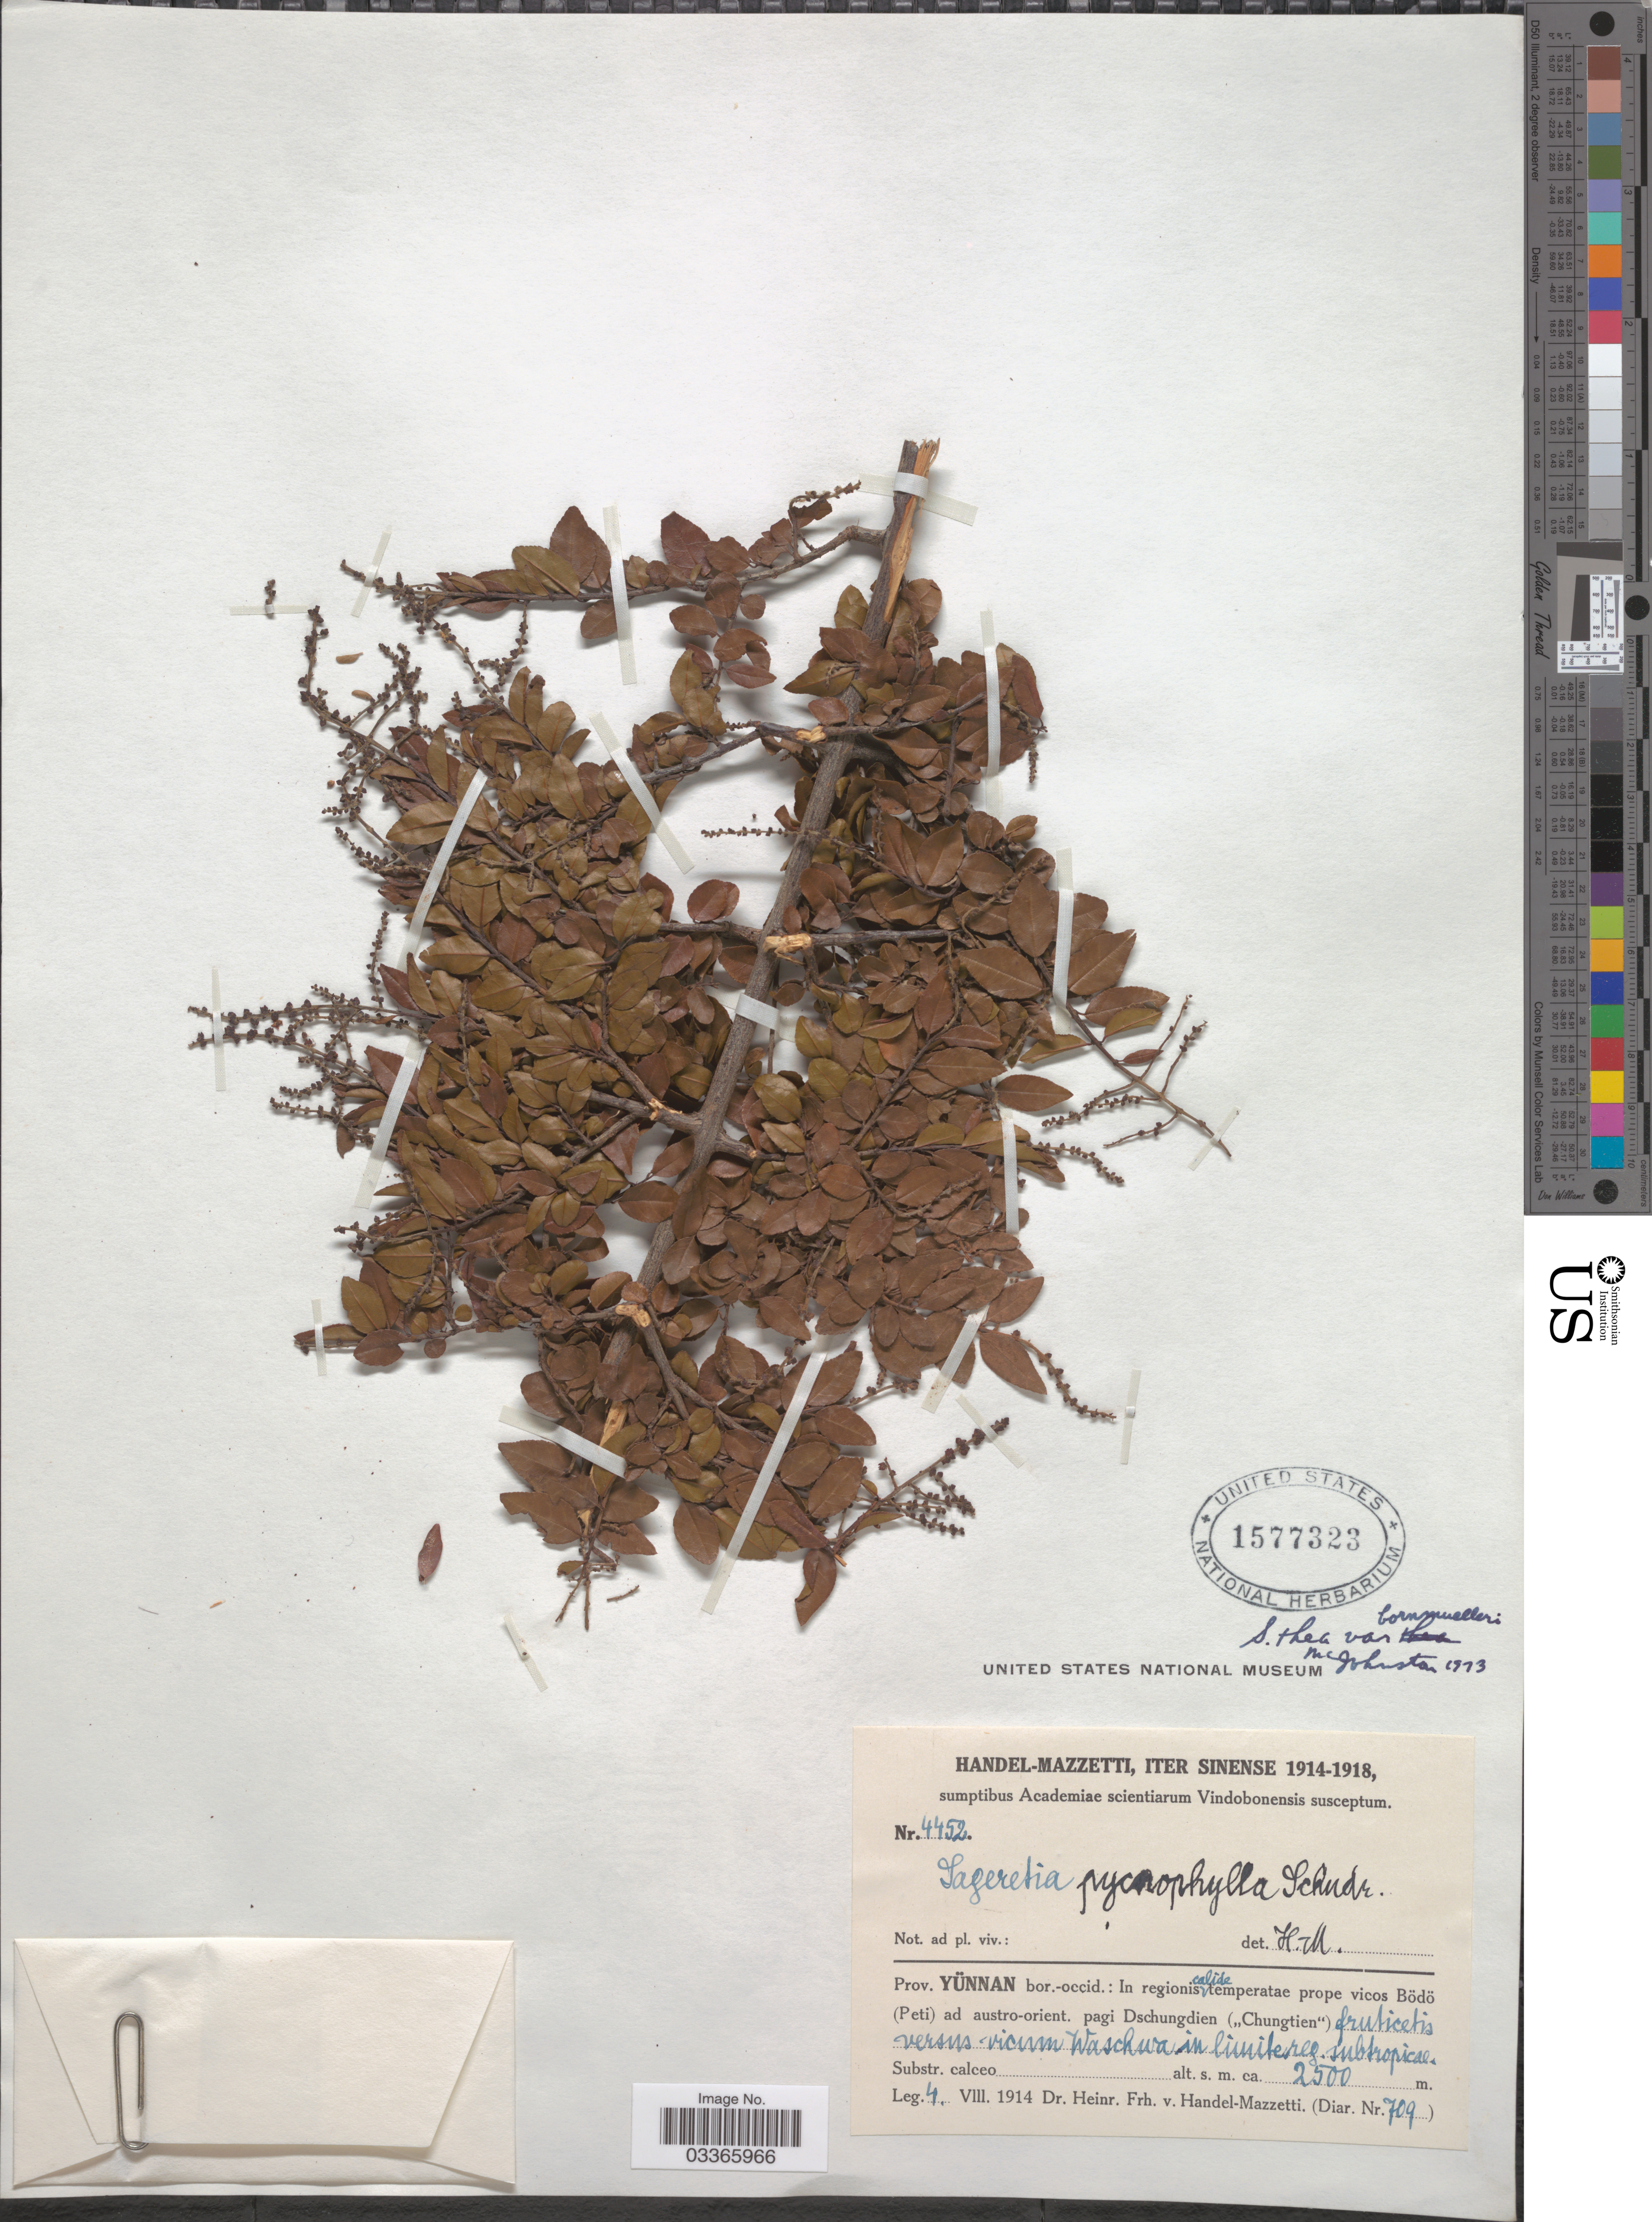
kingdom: Plantae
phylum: Tracheophyta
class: Magnoliopsida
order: Rosales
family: Rhamnaceae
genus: Sageretia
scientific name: Sageretia thea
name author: (Osbeck) M.C. Johnst.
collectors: H. Handel-Mazzetti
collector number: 4452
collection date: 1914-08-04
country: China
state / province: Yunnan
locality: Prov. Yünnan bor.-occid: In regionis calide temperatae prope vicos Bödö (Peti) ad austro-orient. pagi Dschungdien ("Chungtien").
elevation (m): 2500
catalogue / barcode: US 1577323